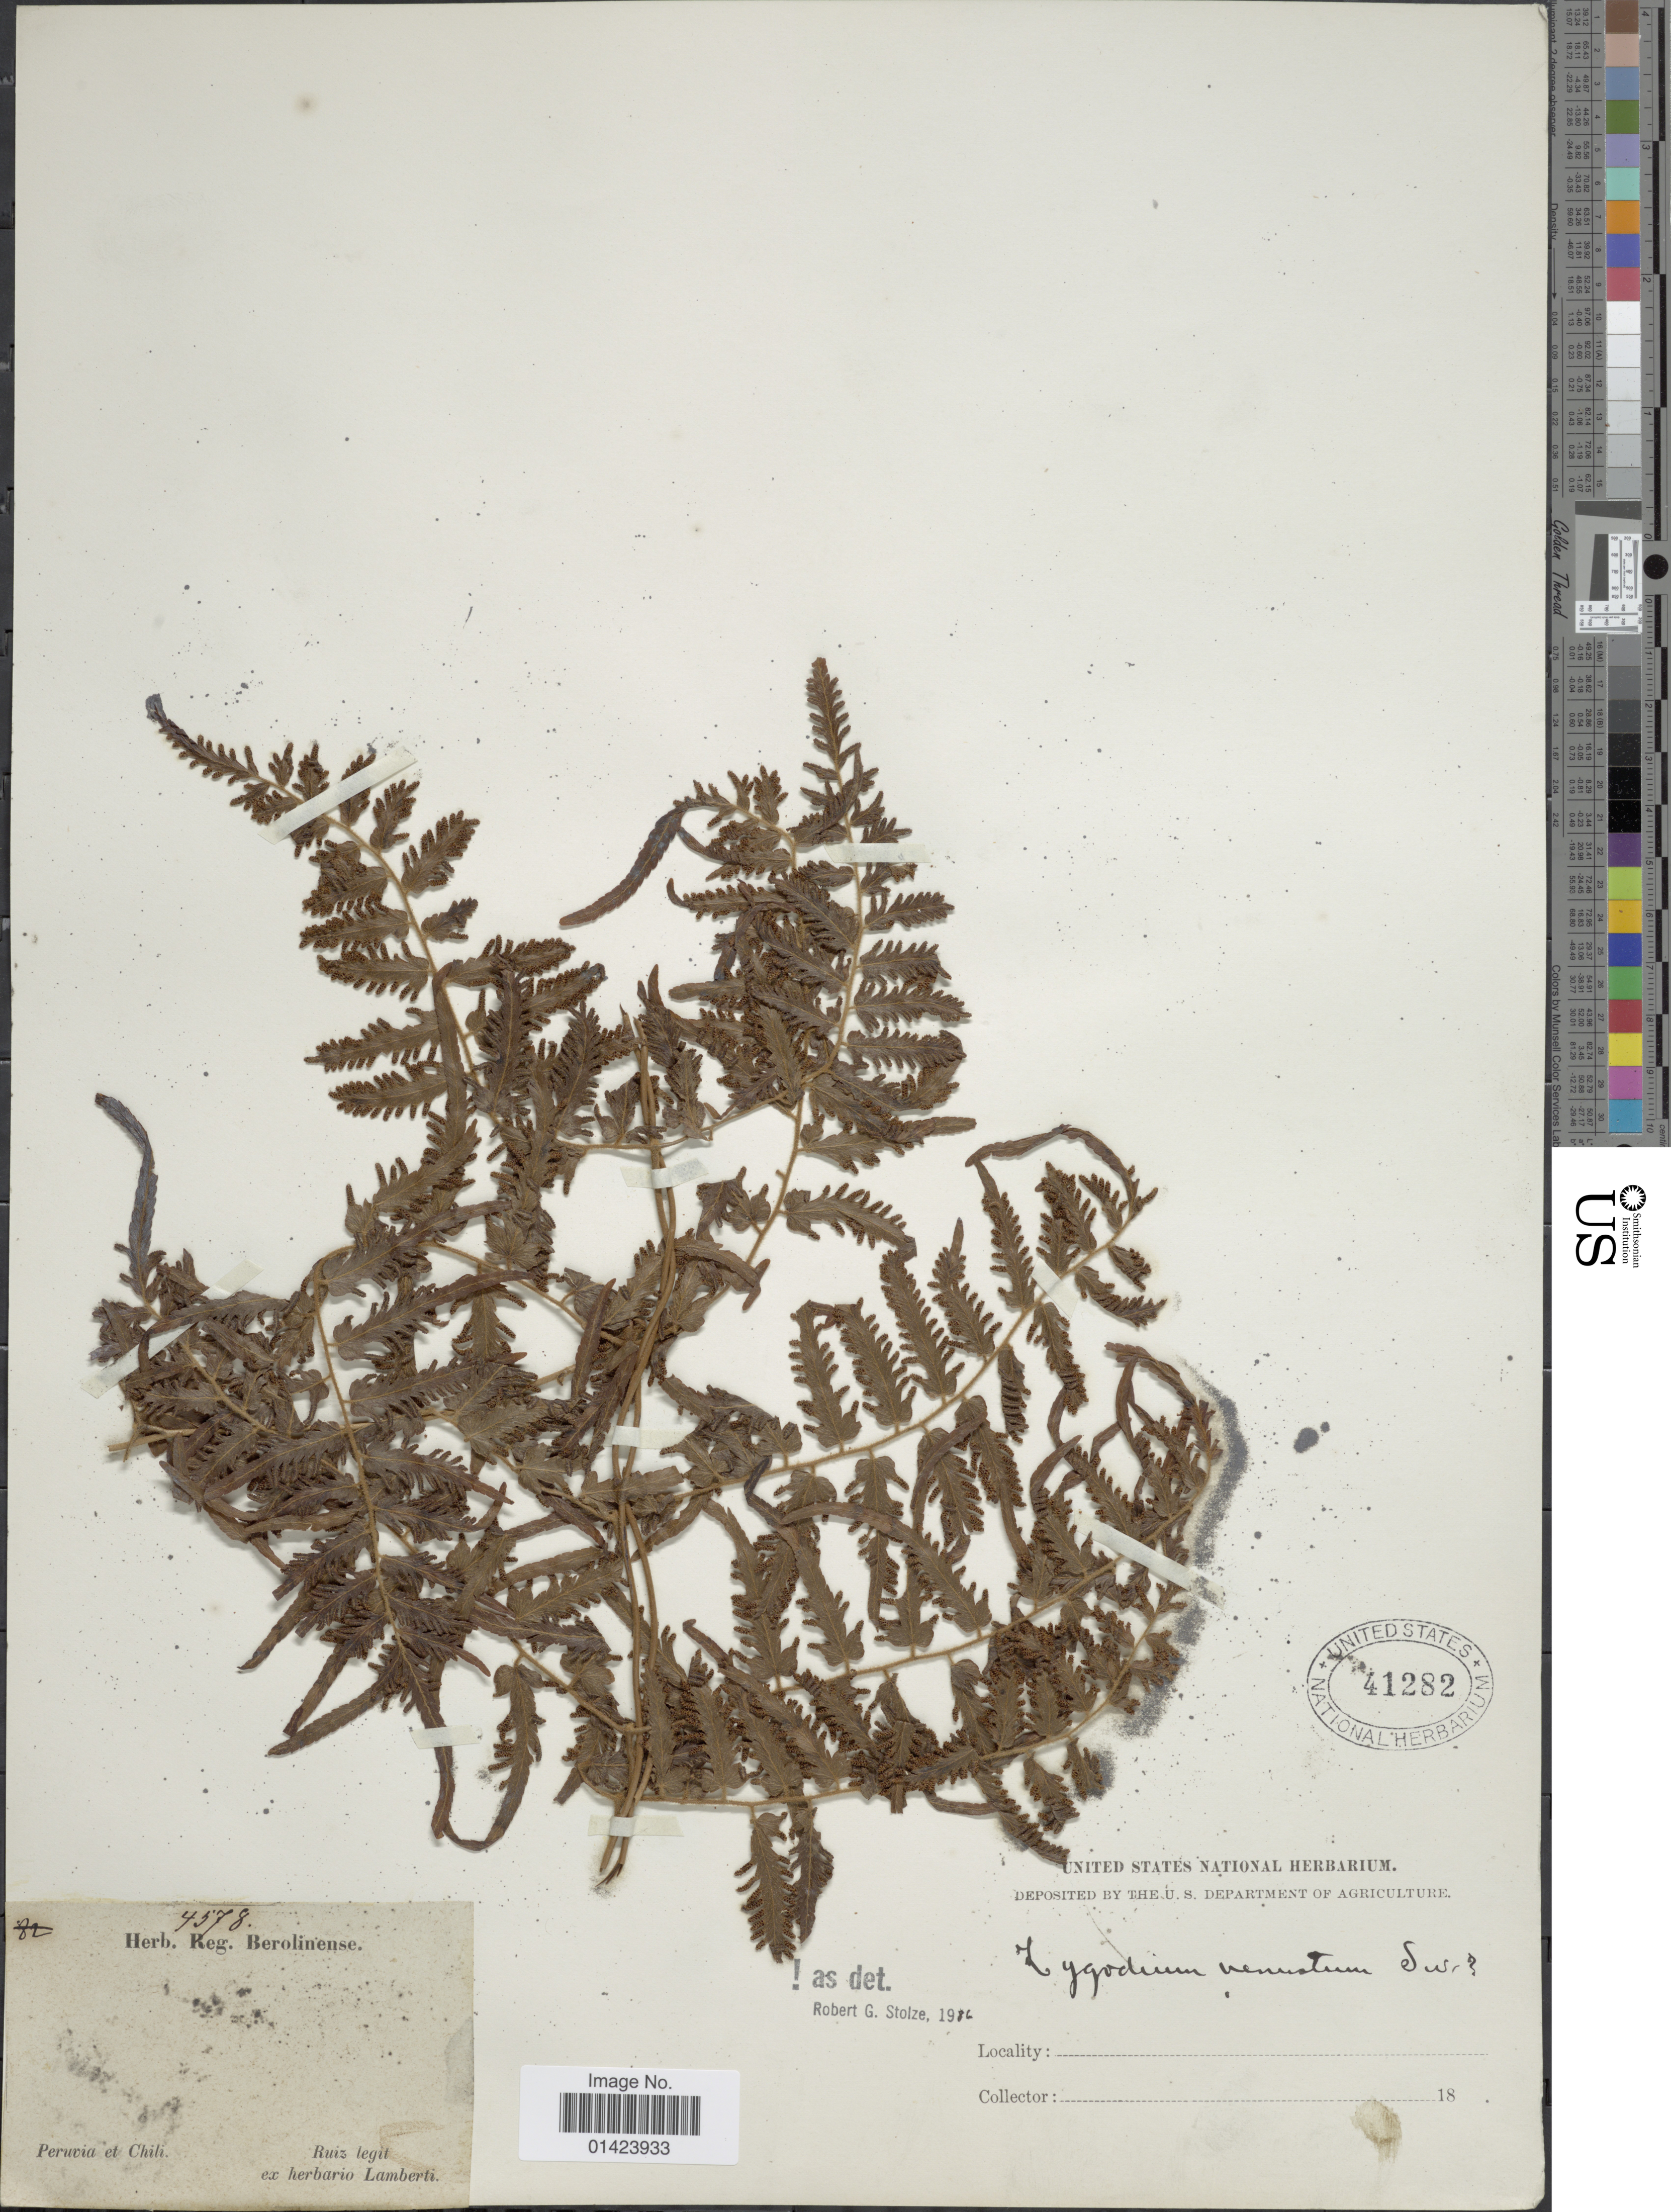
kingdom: Plantae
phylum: Tracheophyta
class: Polypodiopsida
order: Schizaeales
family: Lygodiaceae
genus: Lygodium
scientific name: Lygodium venustum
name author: Sw.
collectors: Ruiz, --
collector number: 4578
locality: Peruvia et Chili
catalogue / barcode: US 41282